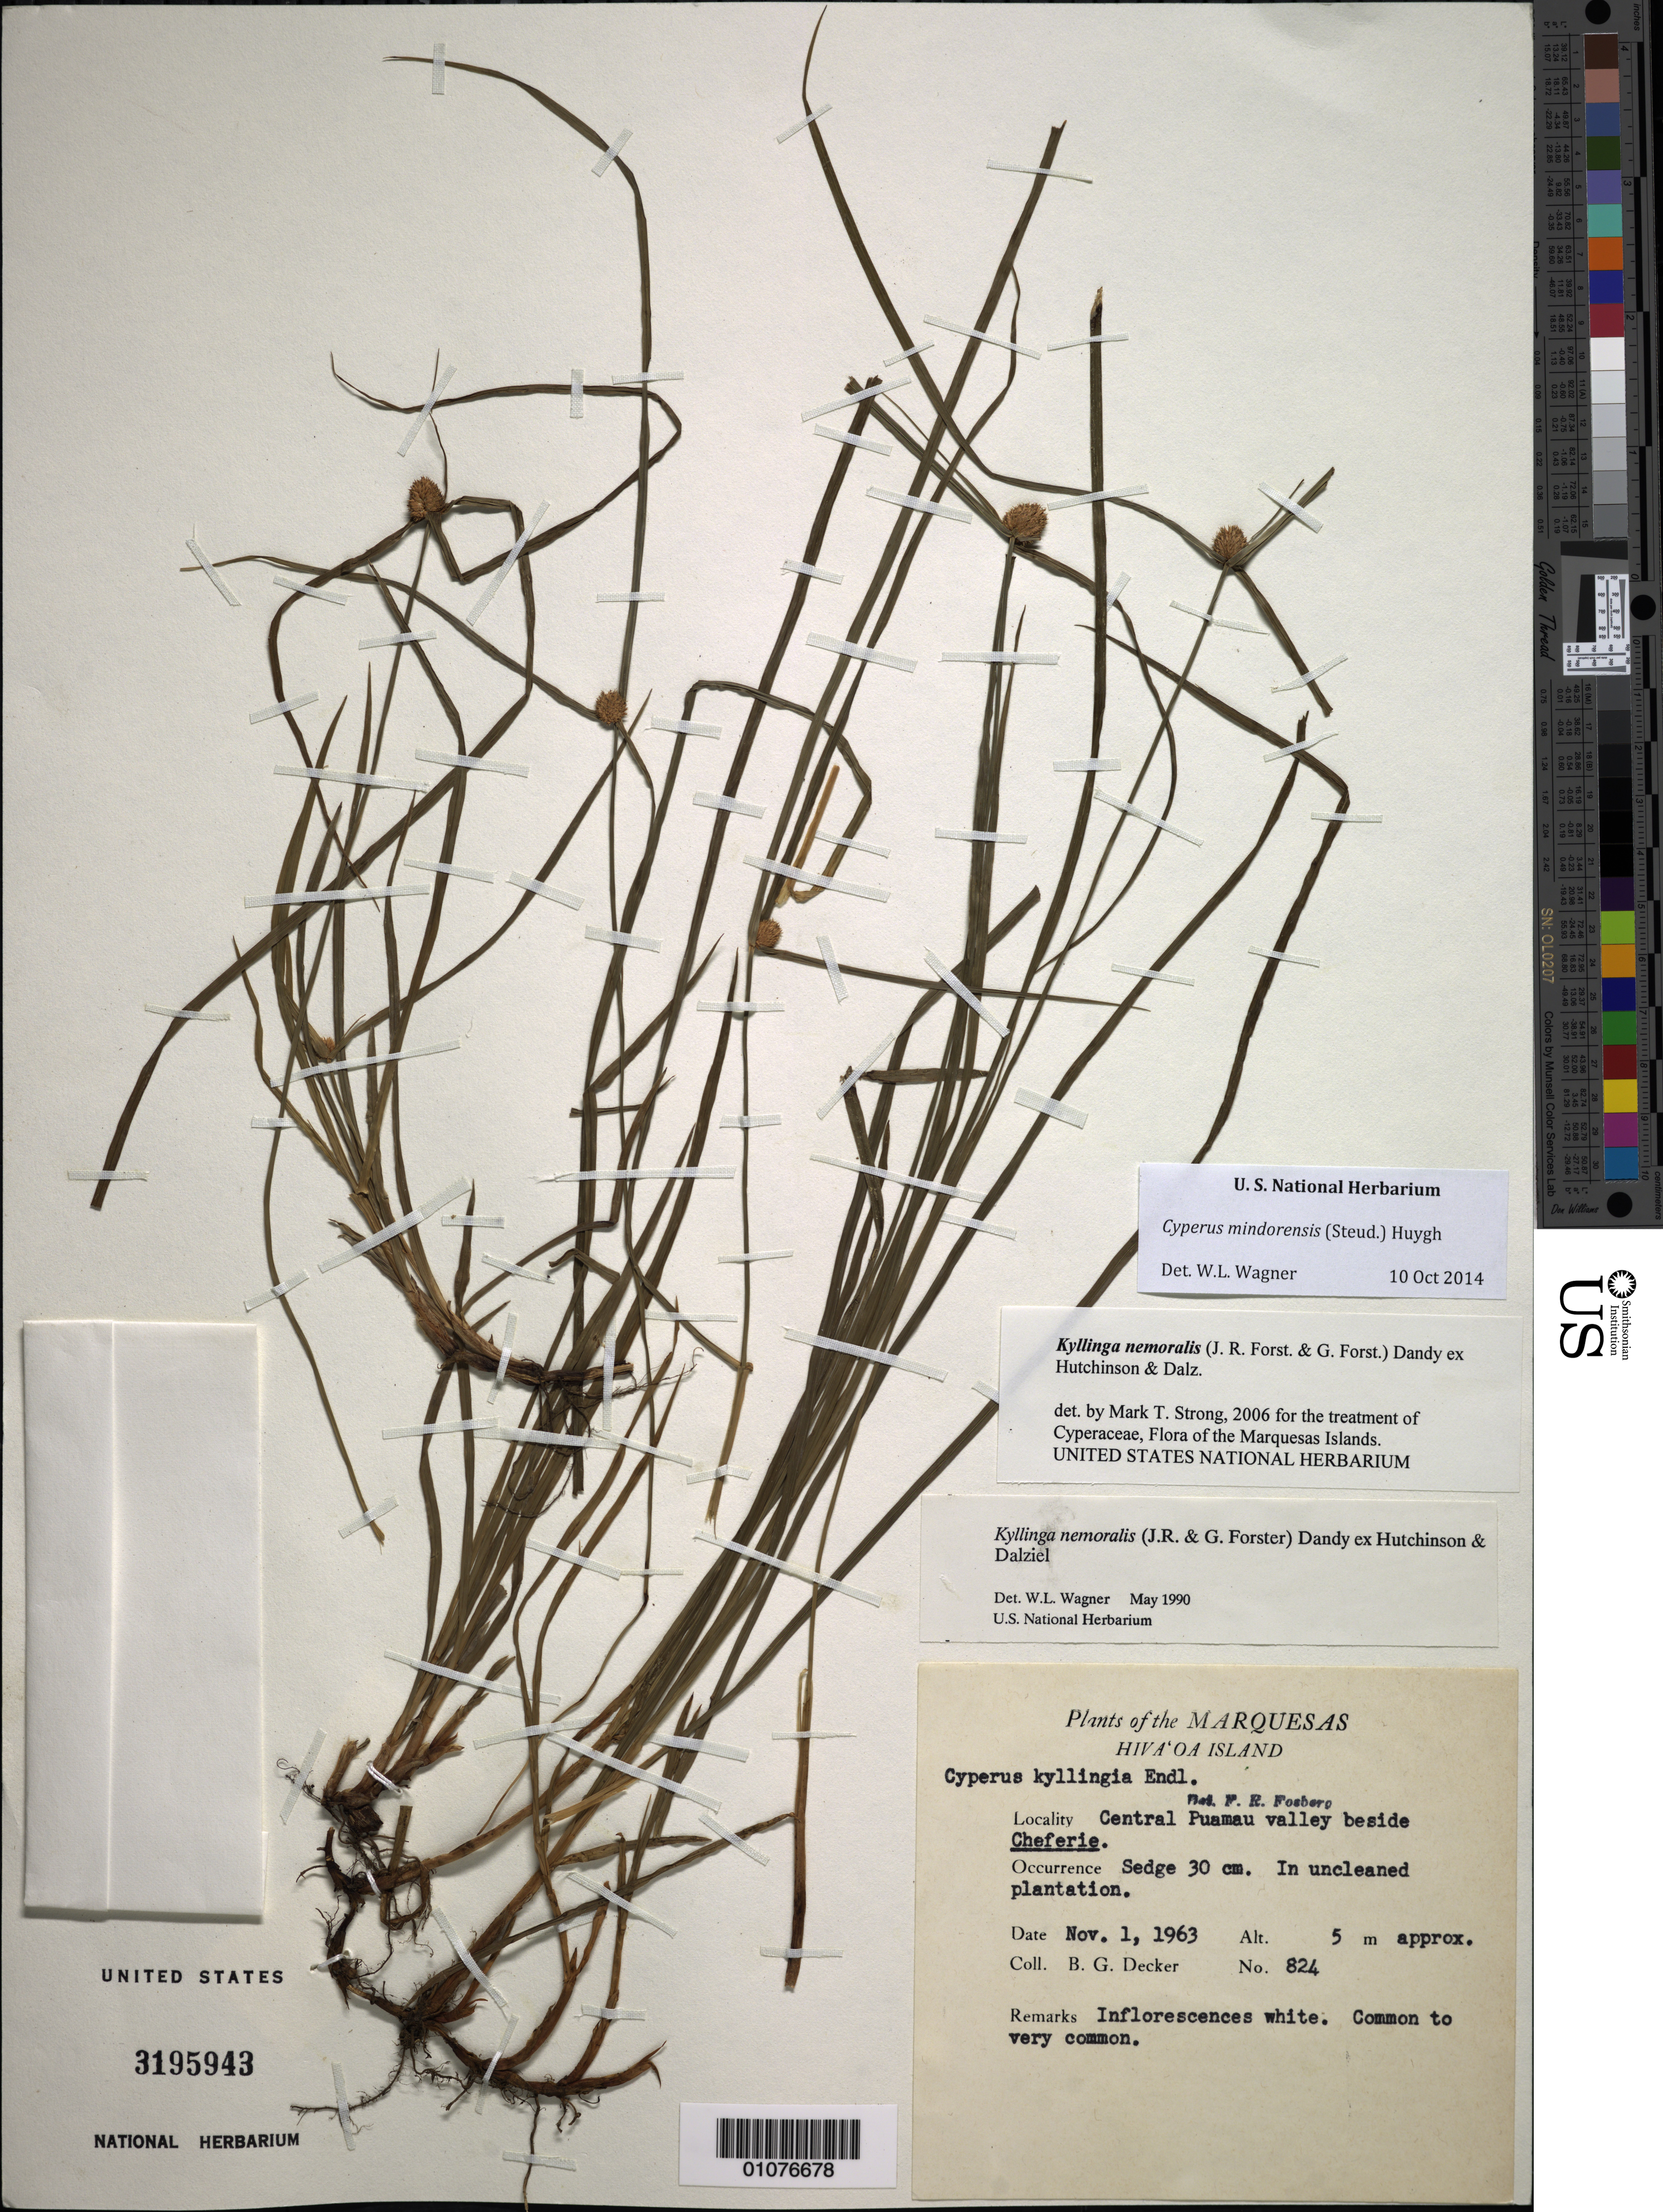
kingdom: Plantae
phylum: Tracheophyta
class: Liliopsida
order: Poales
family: Cyperaceae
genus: Cyperus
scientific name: Cyperus mindorensis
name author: (Steud.) Huygh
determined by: Lorence, David H., (PTBG), National Tropical Botanical Garden (UNITED STATES)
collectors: B. G. Decker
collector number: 824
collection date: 1963-11-01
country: French Polynesia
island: Hiva Oa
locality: central Puamau Valley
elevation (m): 5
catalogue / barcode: US 3195943